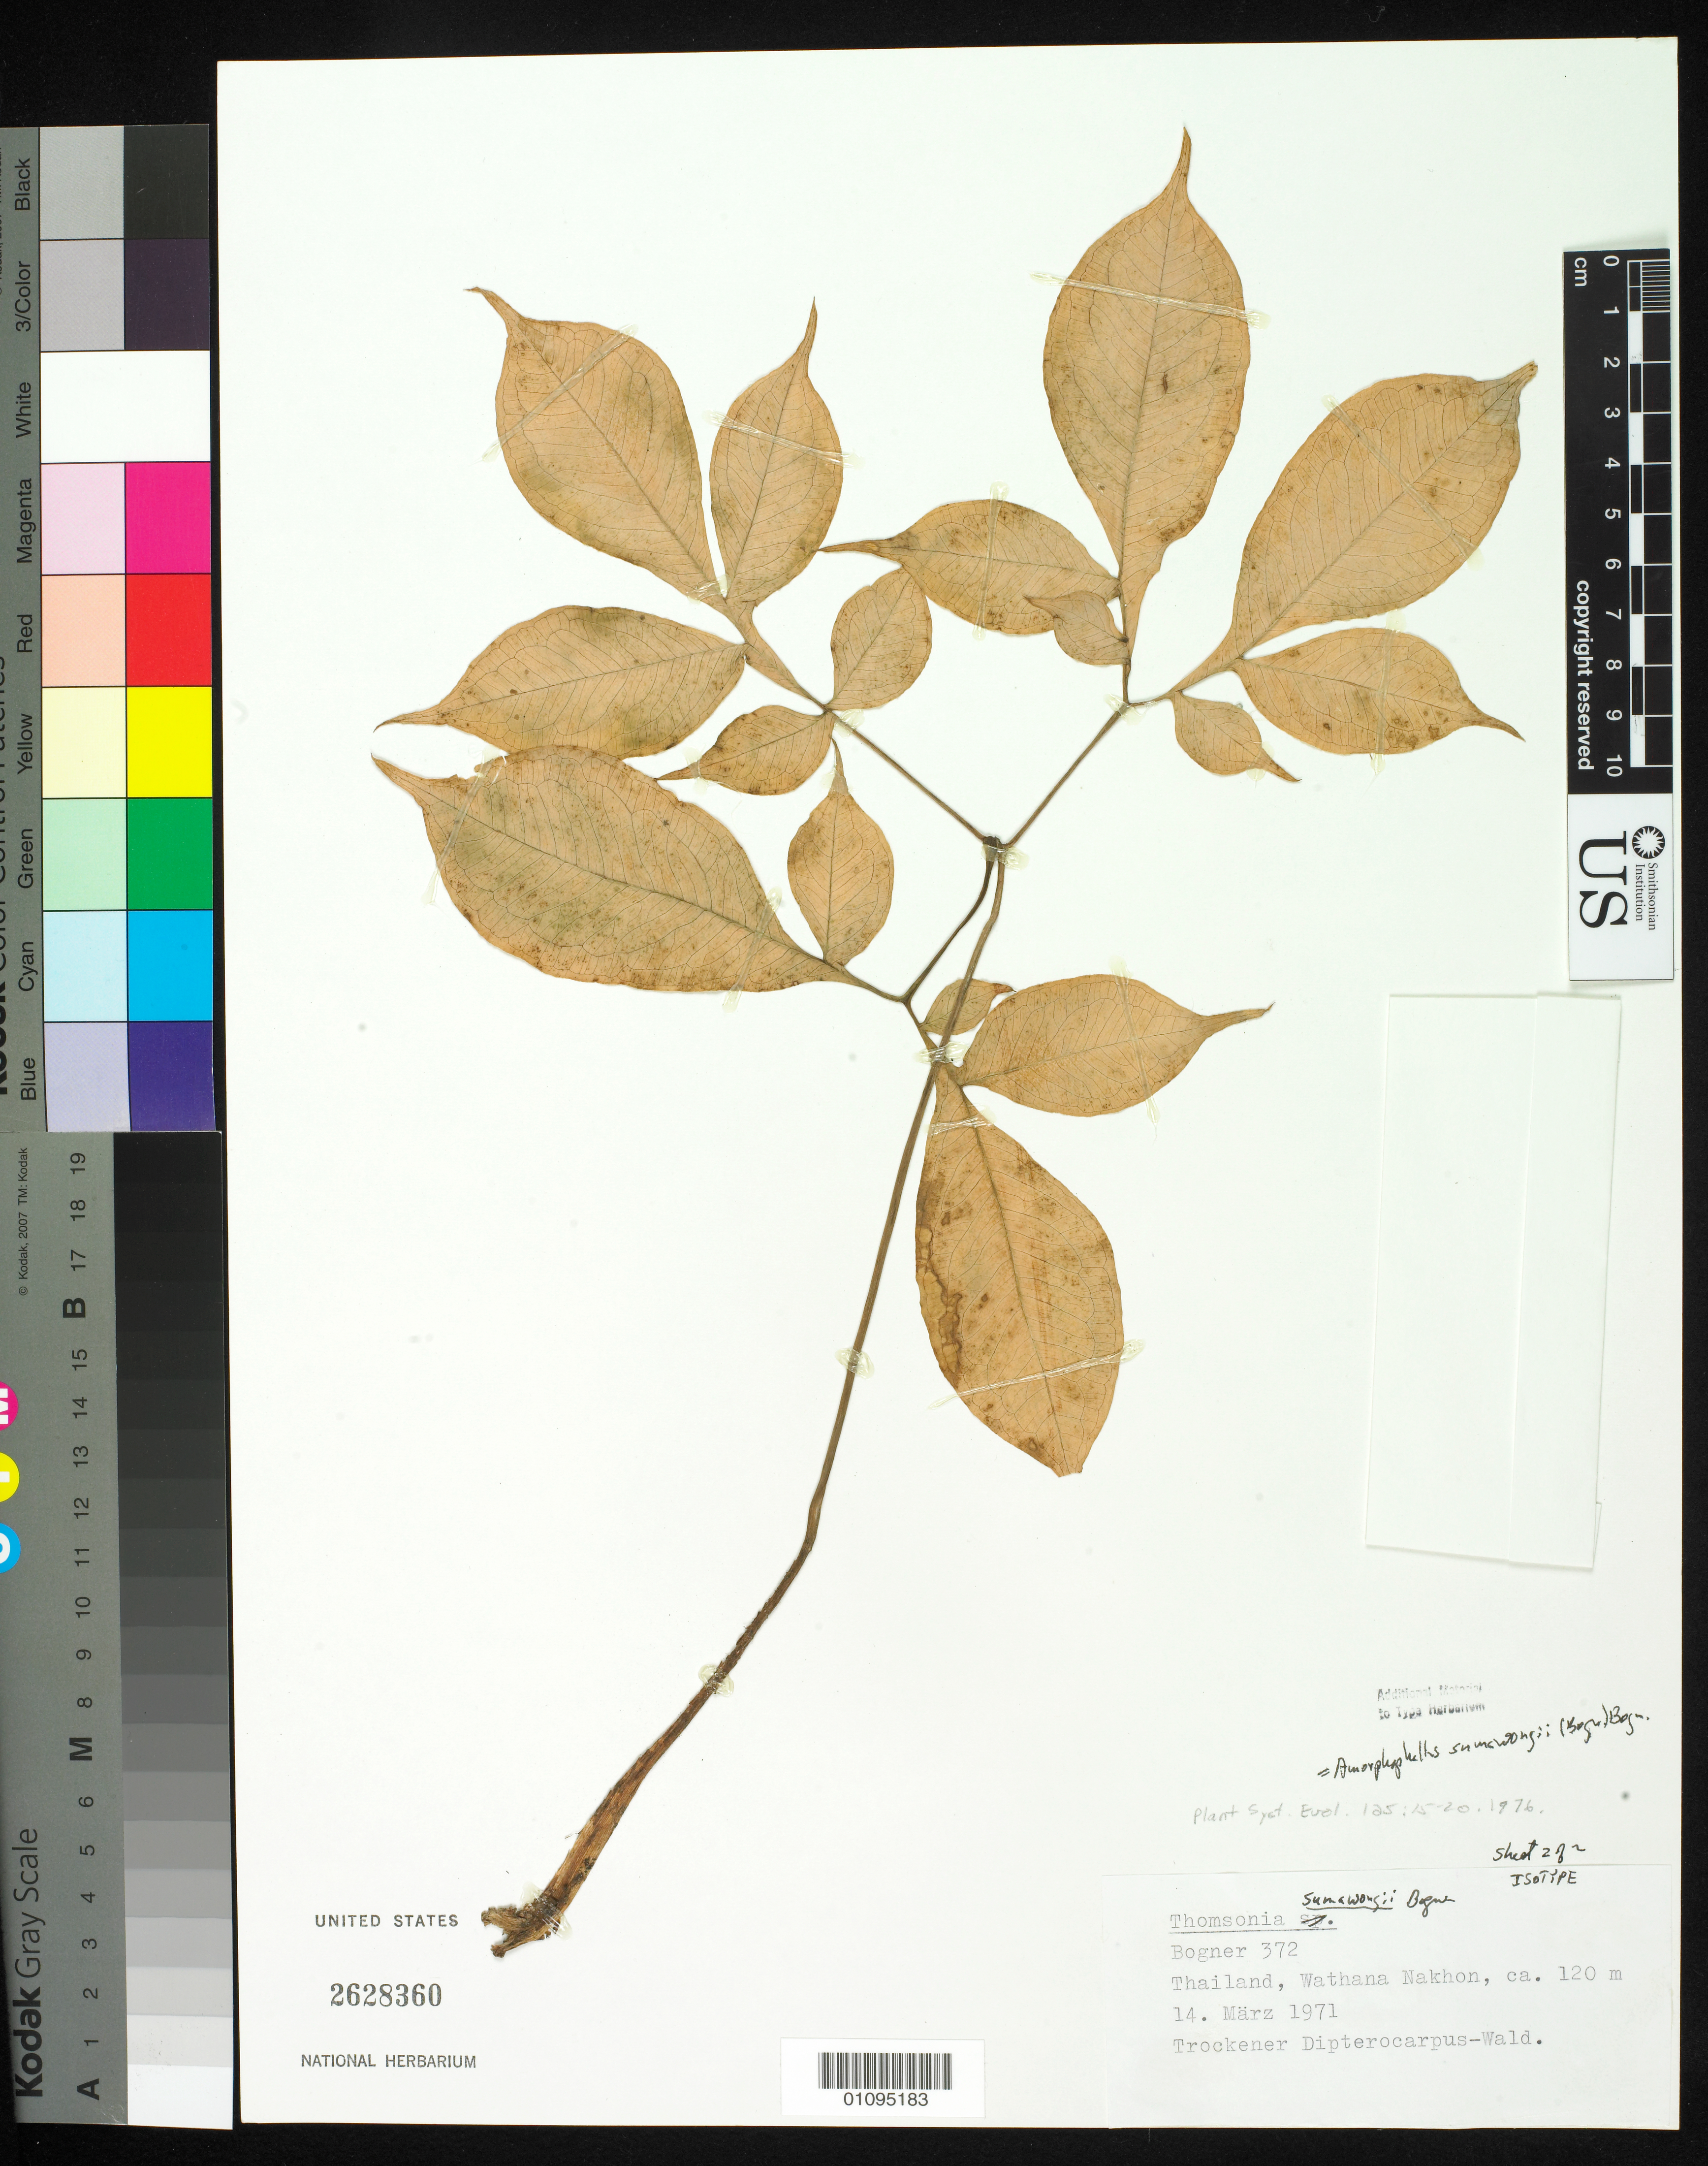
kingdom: Plantae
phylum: Tracheophyta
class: Liliopsida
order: Alismatales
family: Araceae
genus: Thomsonia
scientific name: Thomsonia sumawongii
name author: Bogner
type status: Isotype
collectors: J. Bogner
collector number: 372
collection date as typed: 14 Mar 1971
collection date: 1971-03-14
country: Thailand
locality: Prachinburi Prov., Wathana Nakhon near Ban Boa Nang Ching.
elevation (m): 120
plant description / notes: This specimen is sheet 2 of 2; Collections Events data from BC 00087974 (sheet 1 of 2).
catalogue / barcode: US 2628360